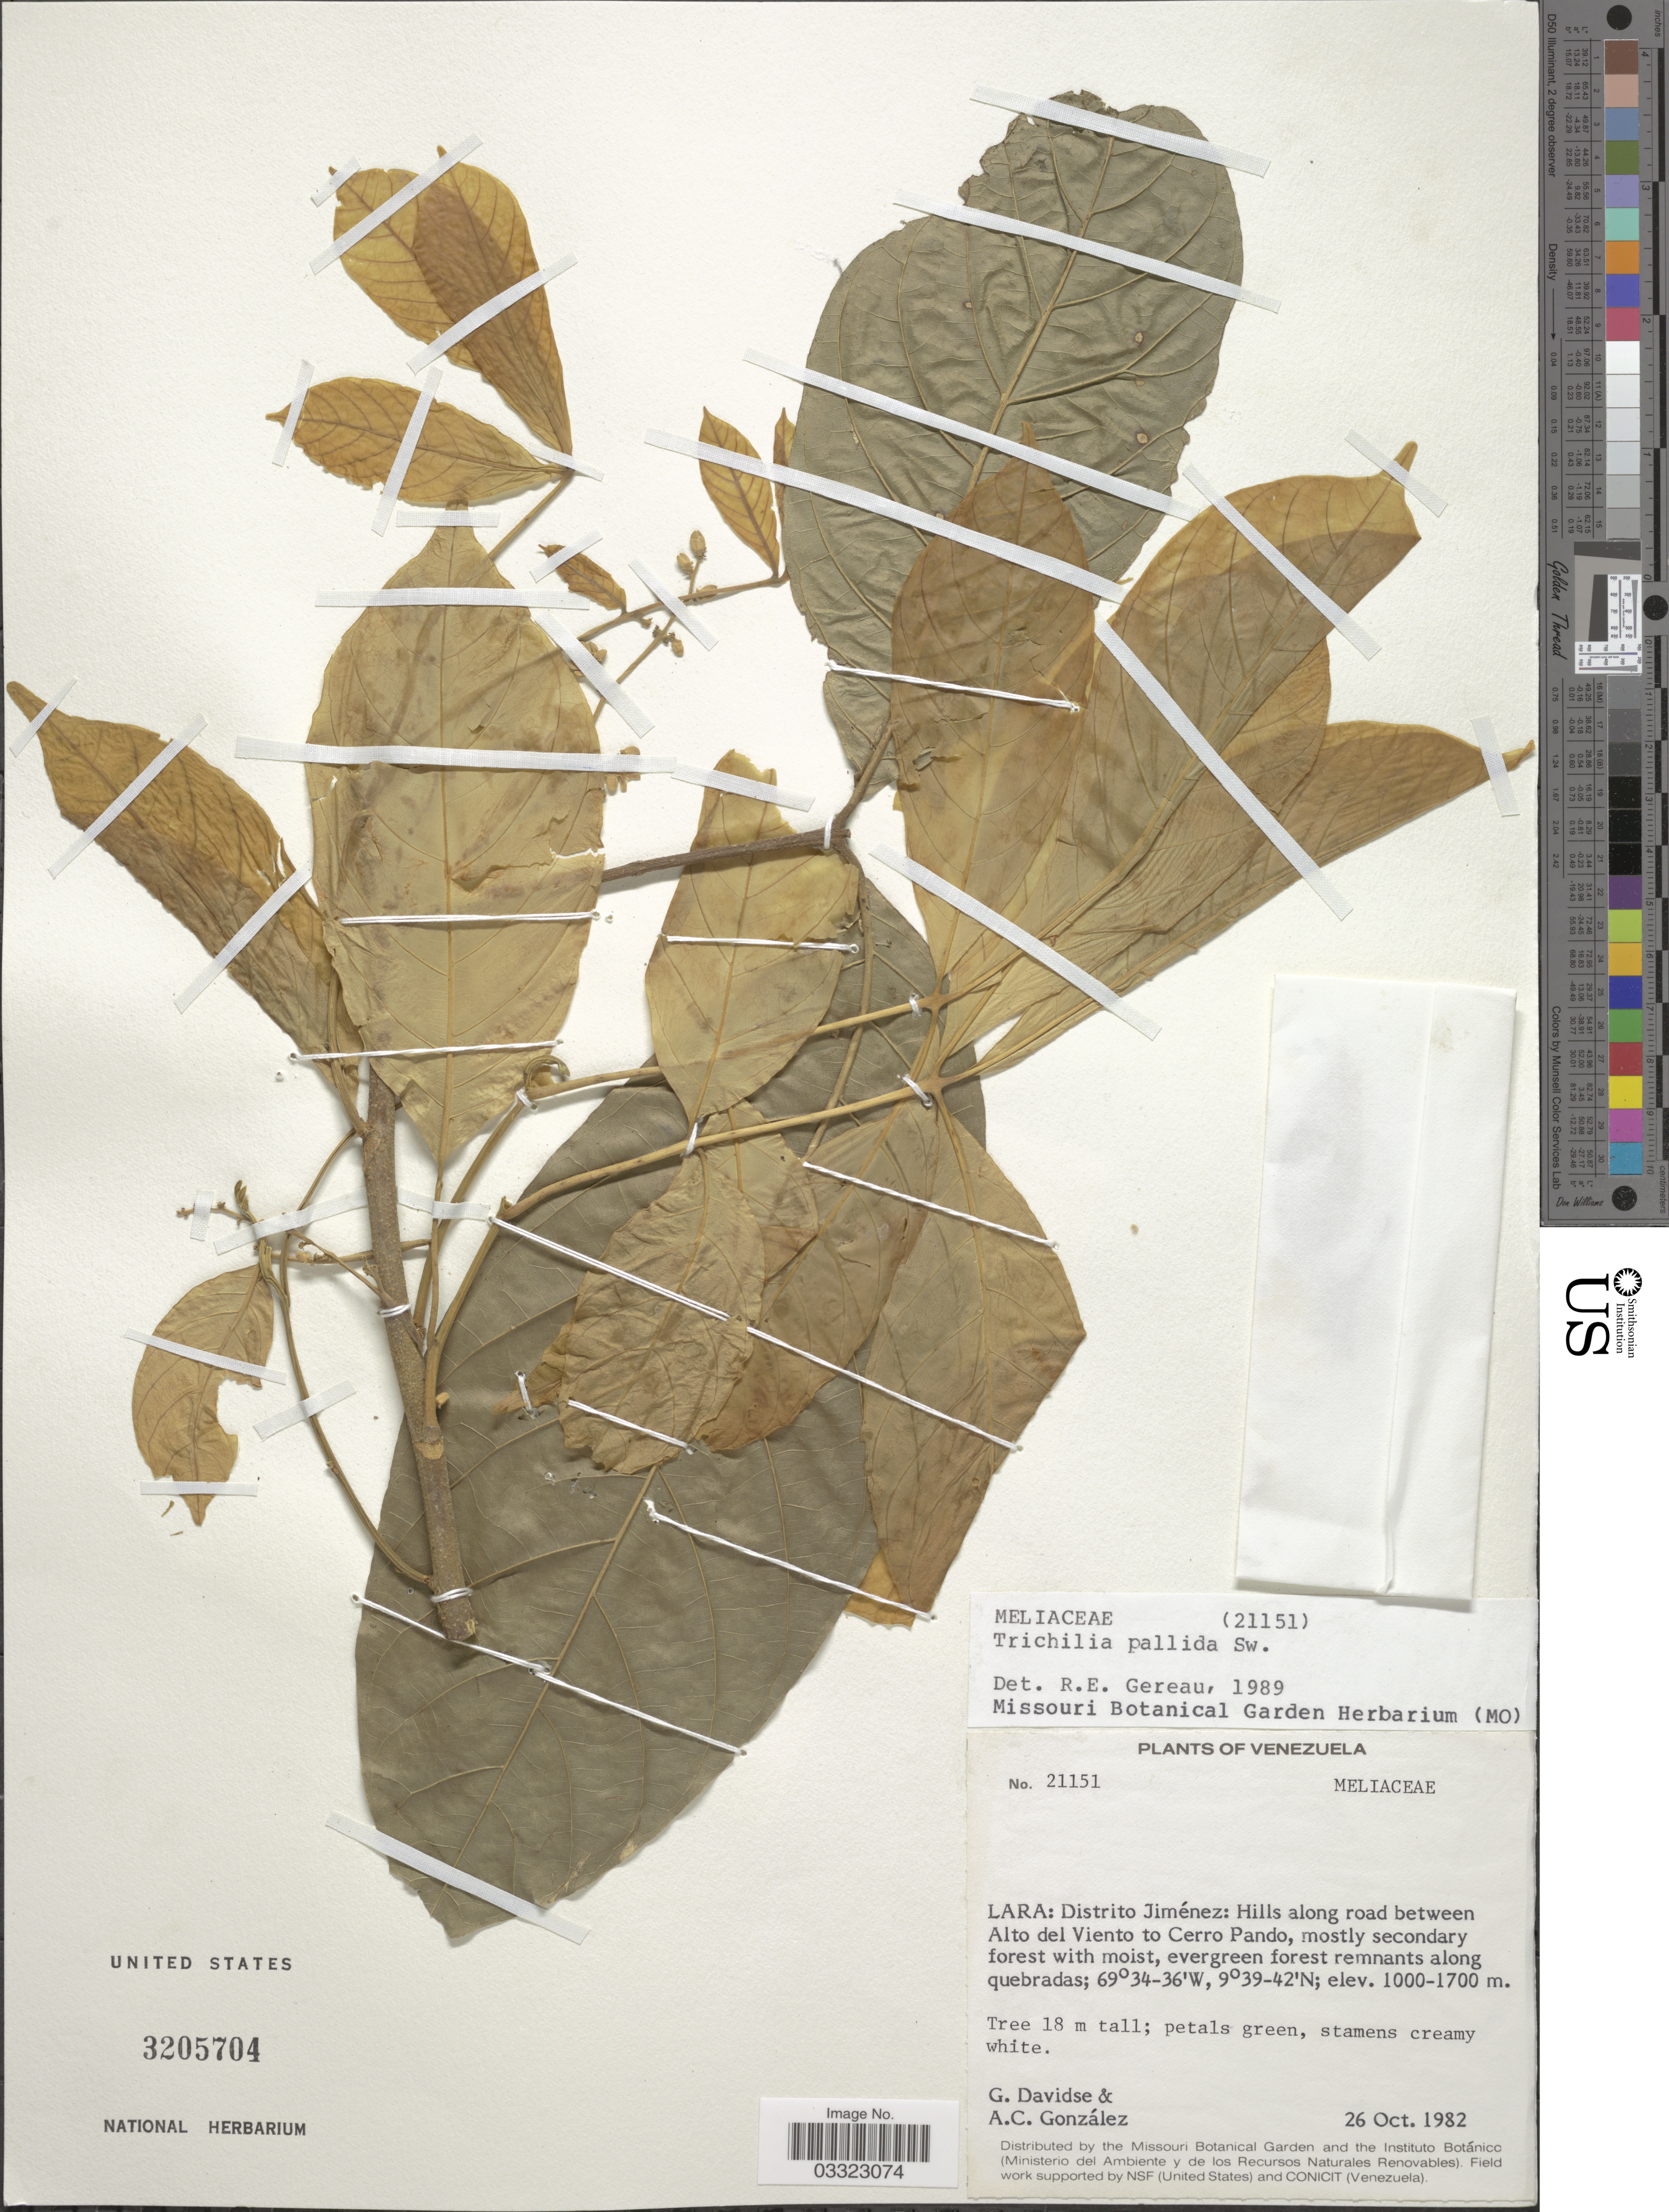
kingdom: Plantae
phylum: Tracheophyta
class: Magnoliopsida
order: Sapindales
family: Meliaceae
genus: Trichilia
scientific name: Trichilia pallida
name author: Sw.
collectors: G. Davidse & A. C. González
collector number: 21151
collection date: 1982-10-26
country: Venezuela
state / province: Lara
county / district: Jiménez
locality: Distrito Jiménez: Hills along road between Alto del Viento to Cerro Pando.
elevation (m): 1000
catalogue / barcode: US 3205704